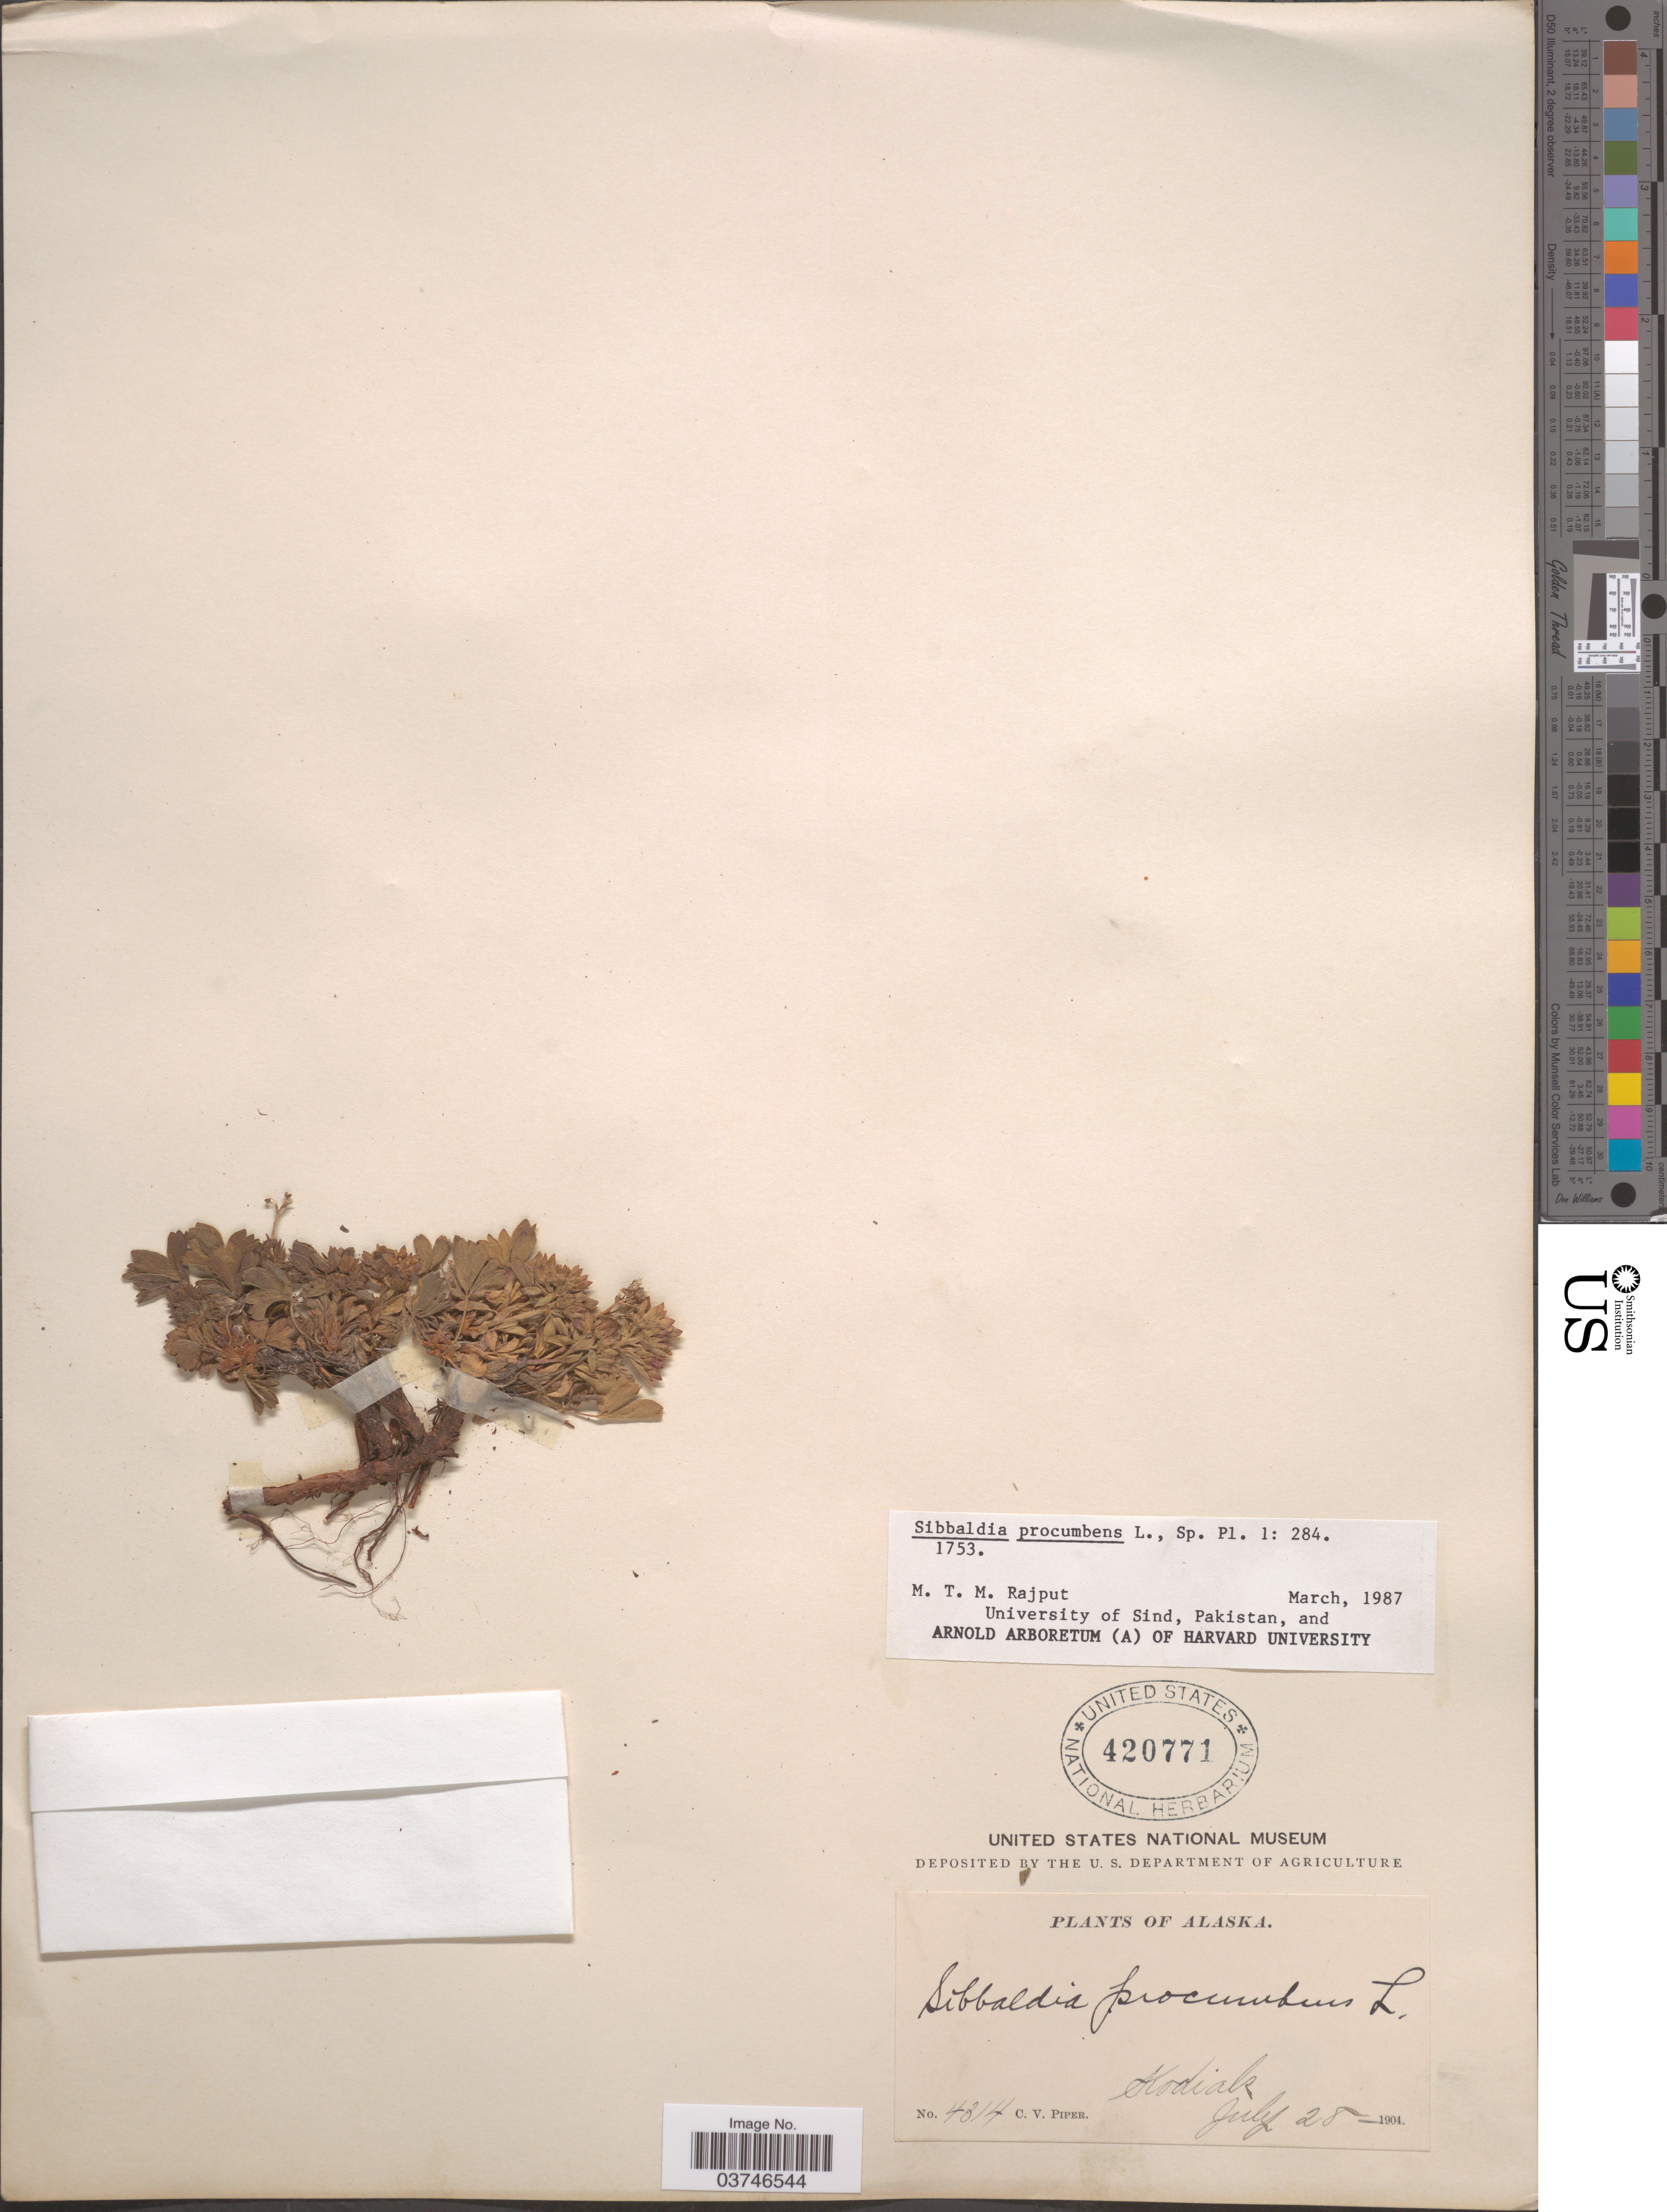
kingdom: Plantae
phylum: Tracheophyta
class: Magnoliopsida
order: Rosales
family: Rosaceae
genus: Sibbaldia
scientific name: Sibbaldia procumbens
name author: L.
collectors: C. V. Piper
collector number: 4314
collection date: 1904-07-28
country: United States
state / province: Alaska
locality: Kodiak.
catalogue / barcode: US 420771